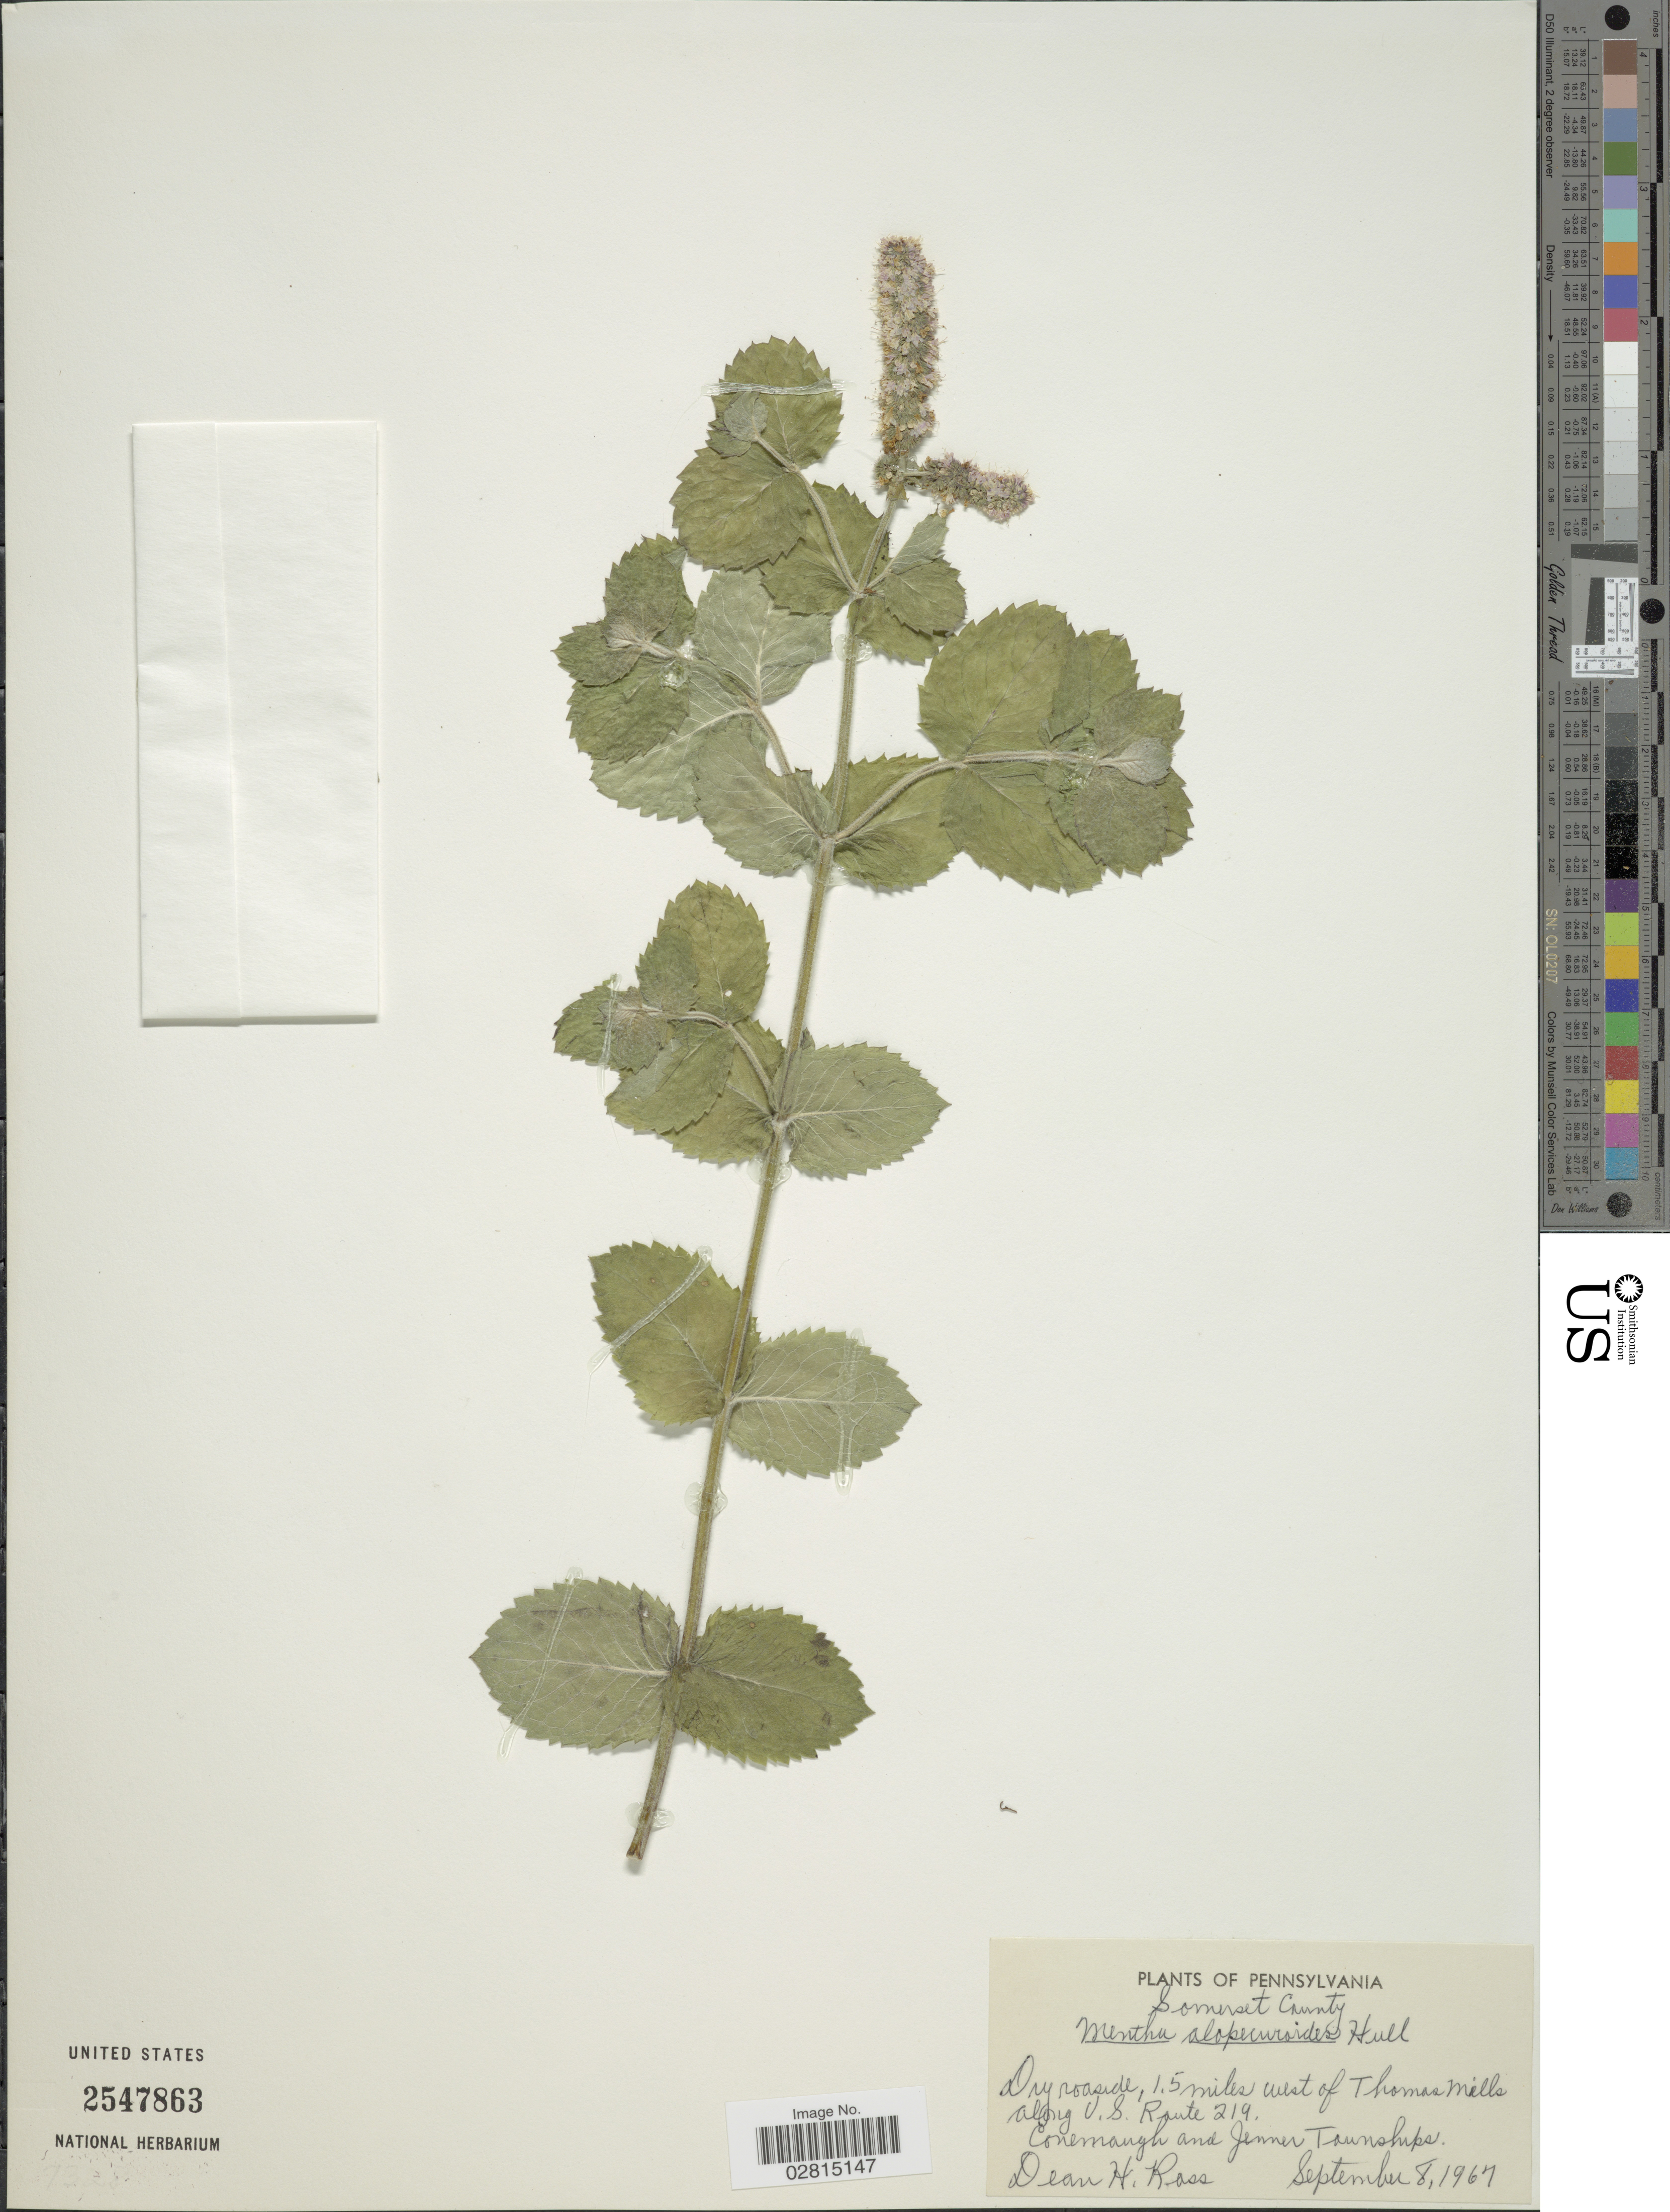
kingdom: Plantae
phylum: Tracheophyta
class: Magnoliopsida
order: Lamiales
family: Lamiaceae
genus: Mentha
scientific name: Mentha alopecuroides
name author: Hull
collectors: D. Ross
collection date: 1967-09-08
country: United States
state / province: Pennsylvania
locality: Somerset County, 1.50 miles west of Thomas Mills along US. Route 219. Conemaugh and Jenner Townships.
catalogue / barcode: US 2547863